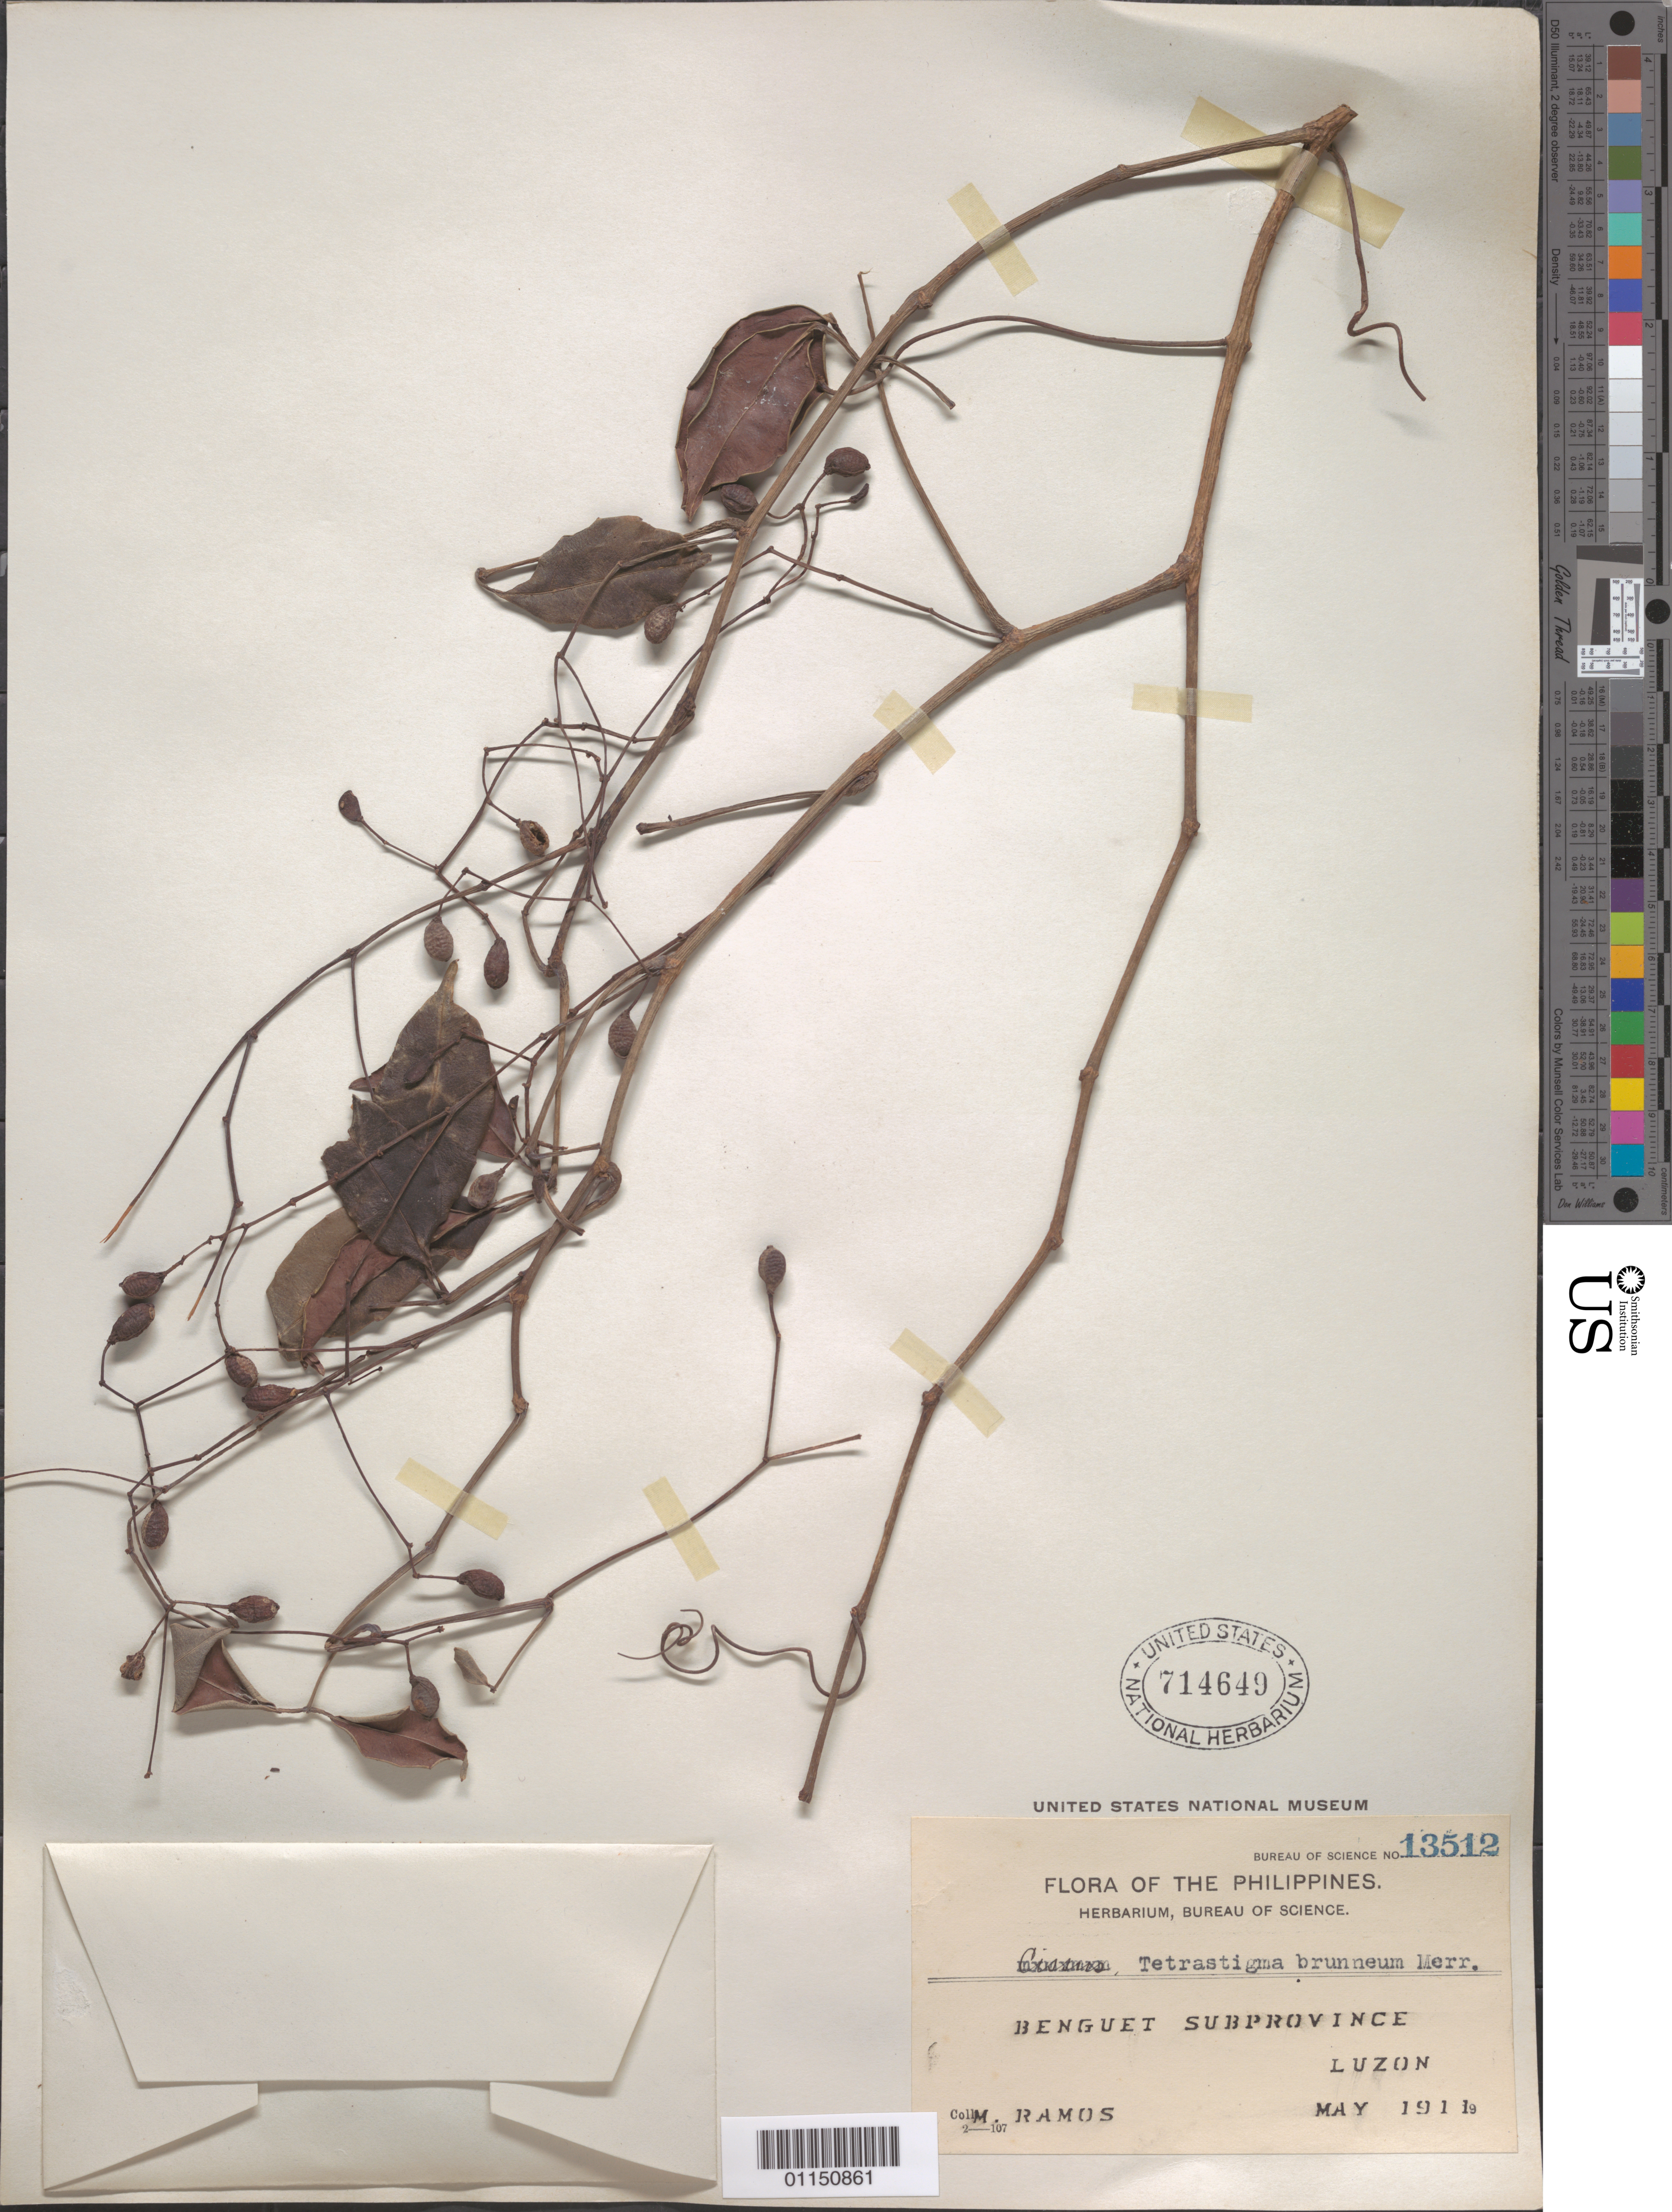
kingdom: Plantae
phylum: Tracheophyta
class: Magnoliopsida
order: Vitales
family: Vitaceae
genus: Tetrastigma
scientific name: Tetrastigma brunneum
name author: Merr.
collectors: M. Ramos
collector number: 13512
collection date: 1911-05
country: Philippines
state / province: Cordillera (Administrative Region)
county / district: Benguet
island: Luzon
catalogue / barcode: US 714649